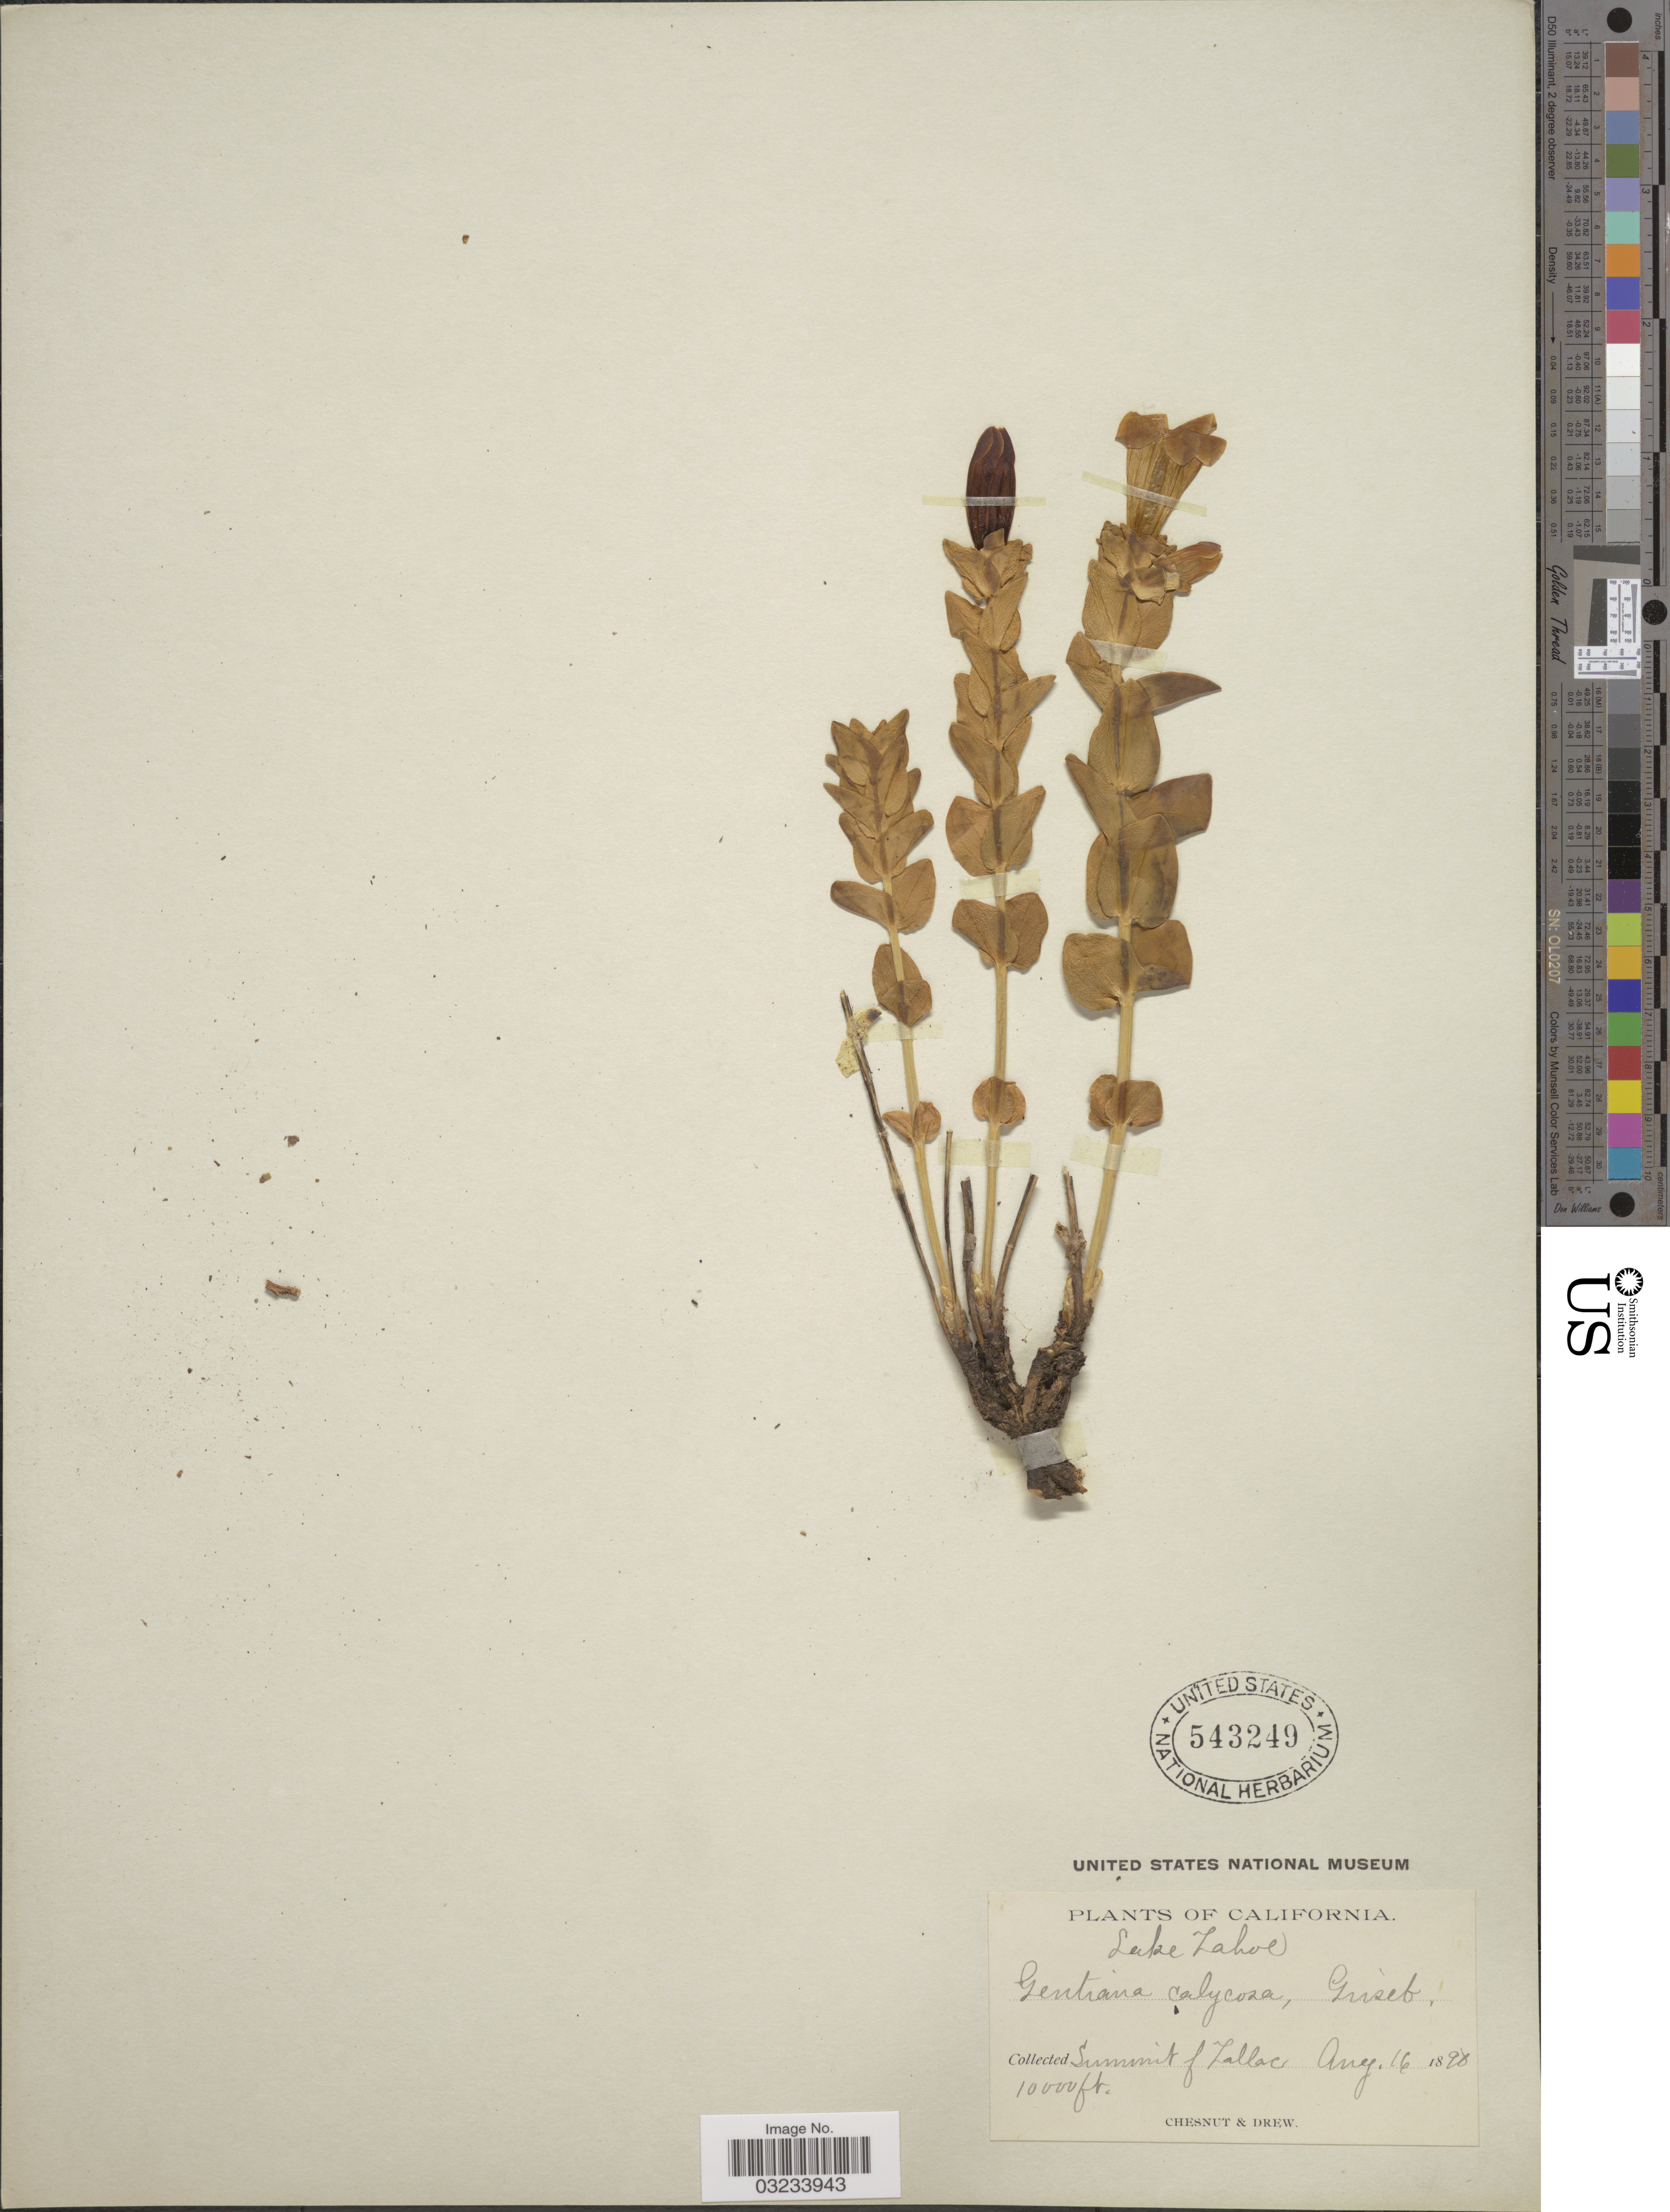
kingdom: Plantae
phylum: Tracheophyta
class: Magnoliopsida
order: Gentianales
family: Gentianaceae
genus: Gentiana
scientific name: Gentiana calycosa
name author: Griseb.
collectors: Chesnut & Drew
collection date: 1898-08-16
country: United States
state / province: California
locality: Lake Tahoe, Summit of Tallac.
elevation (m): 3048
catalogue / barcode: US 543249